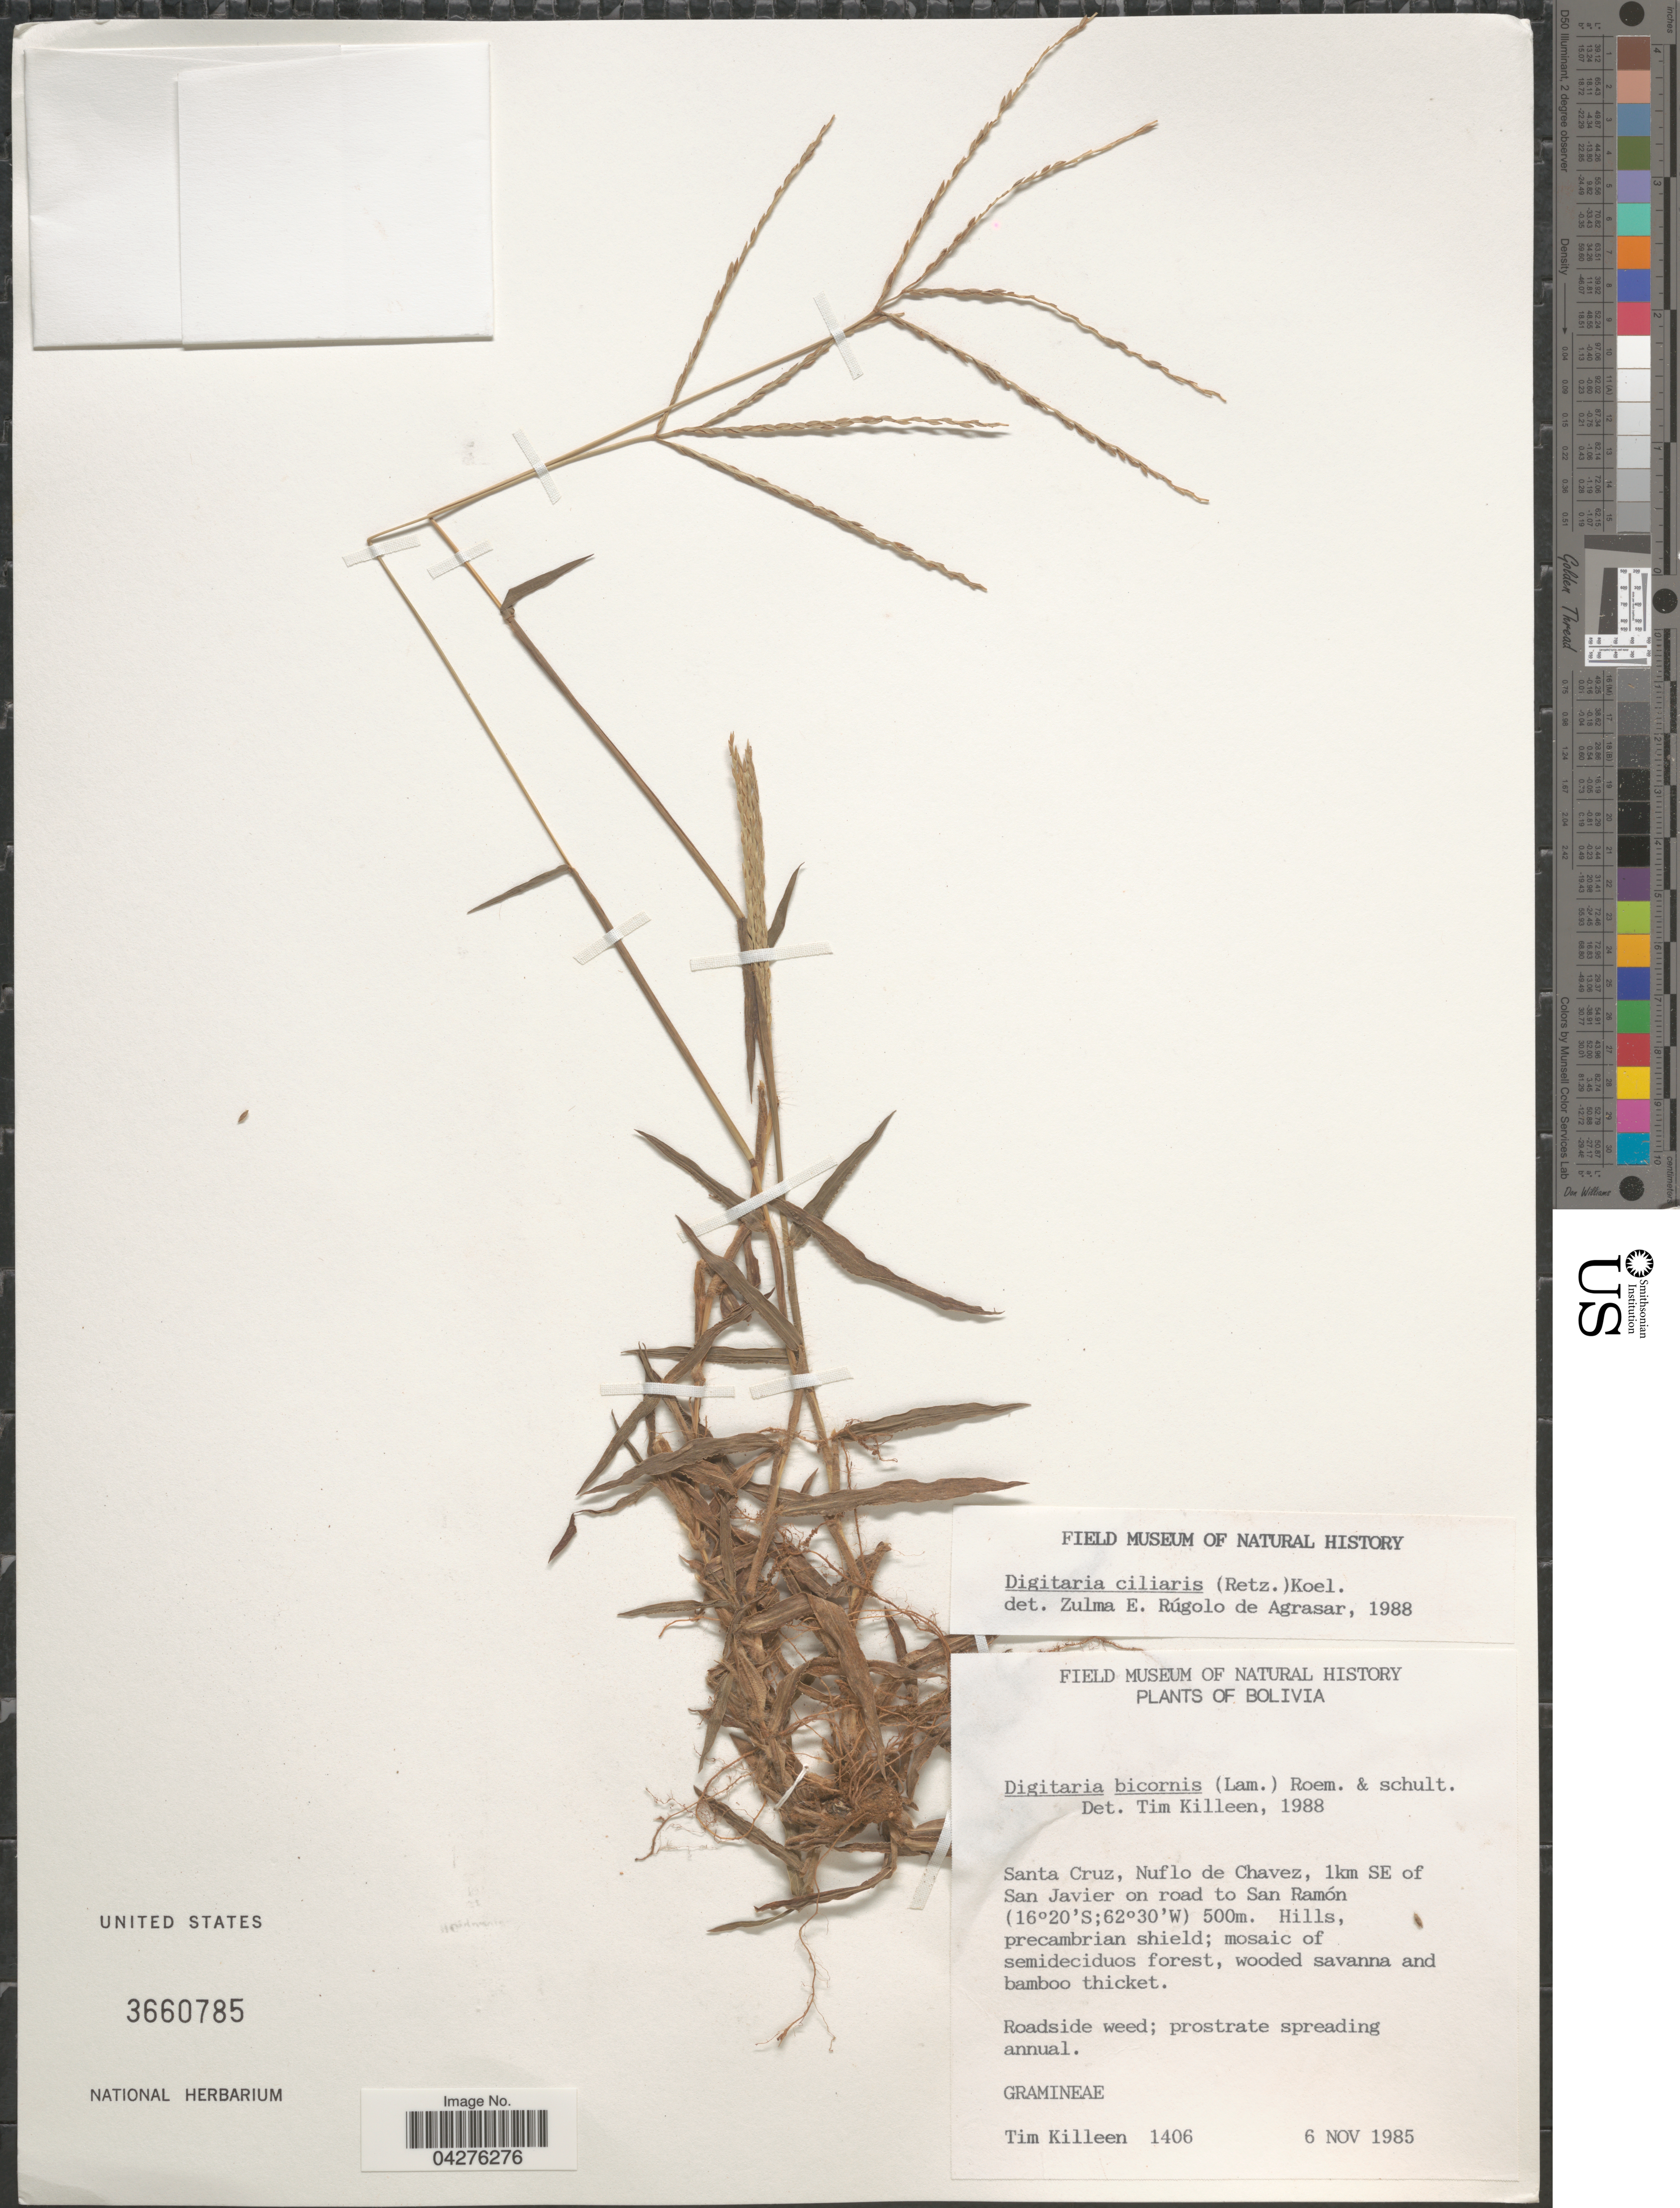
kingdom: Plantae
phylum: Tracheophyta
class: Liliopsida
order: Poales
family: Poaceae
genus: Digitaria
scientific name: Digitaria ciliaris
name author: (Retz.) Koeler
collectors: T. J. Killeen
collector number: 1406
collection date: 1985-11-06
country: Bolivia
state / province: Santa Cruz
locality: Nuflo de Chavez, 1km SE of San Javier on road to San Ramón.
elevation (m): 500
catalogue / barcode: US 3660785